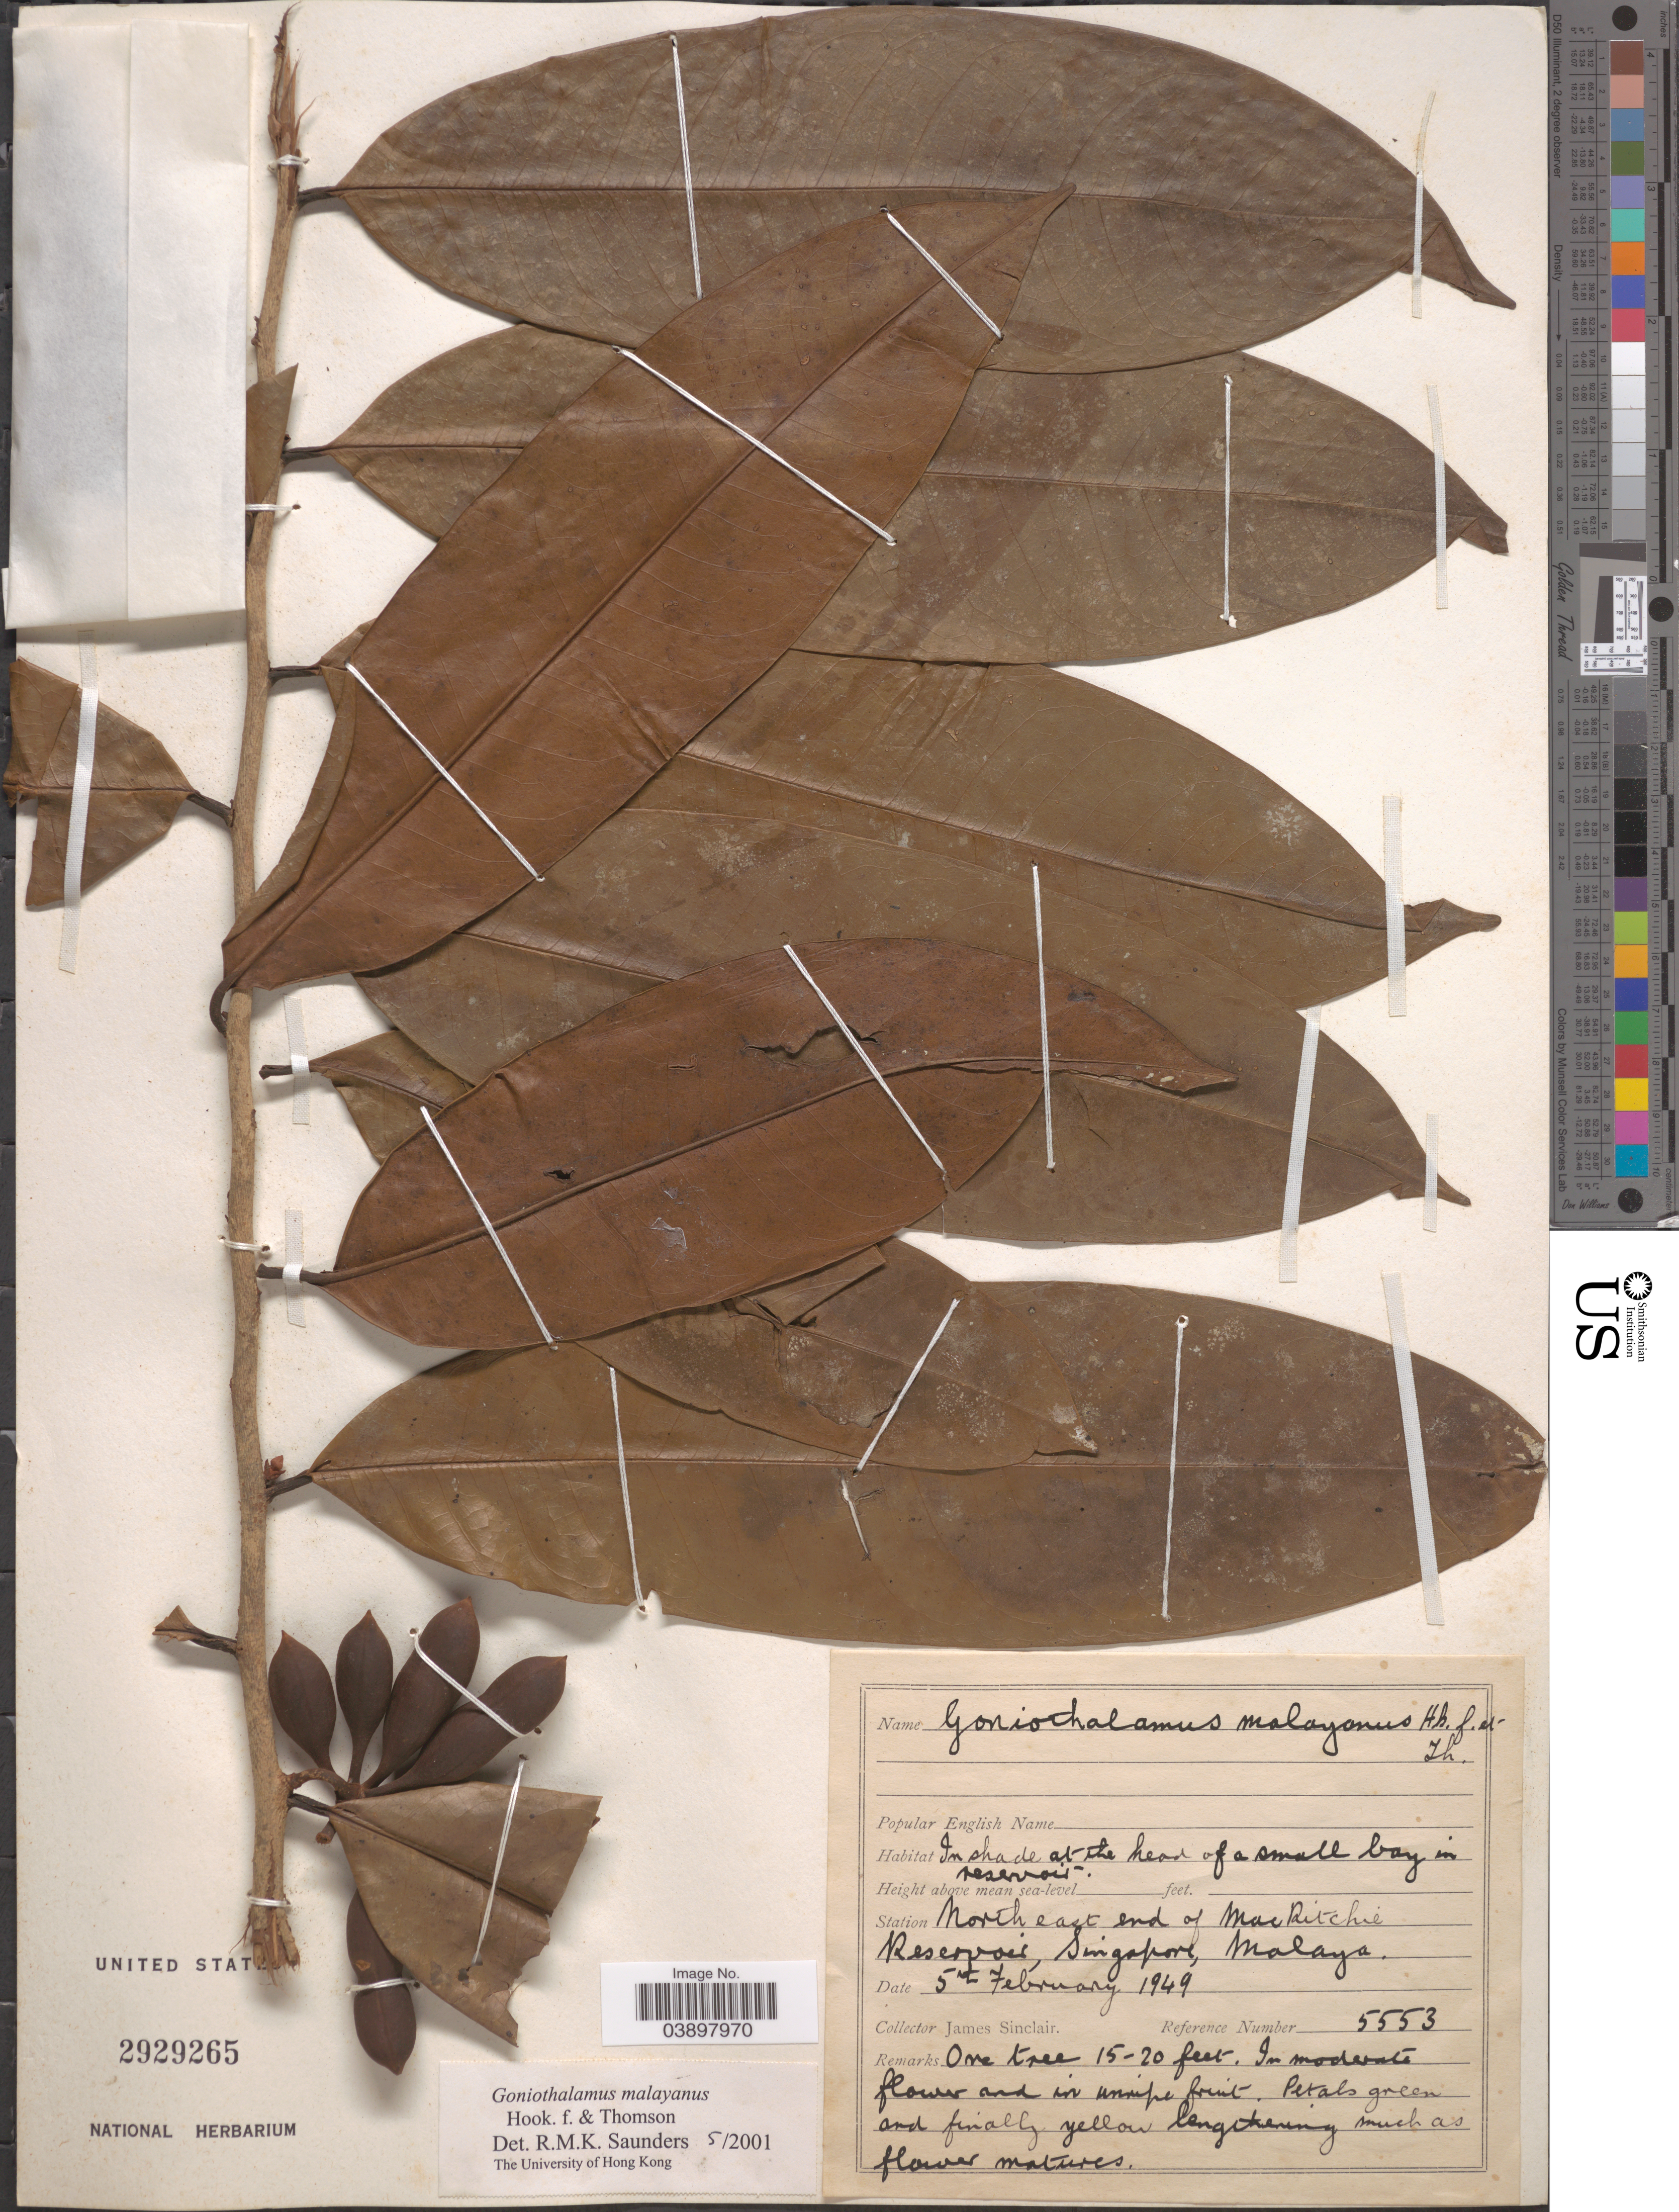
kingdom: Plantae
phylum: Tracheophyta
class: Magnoliopsida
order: Magnoliales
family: Annonaceae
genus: Goniothalamus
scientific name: Goniothalamus malayanus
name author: Hook. f. & Thomson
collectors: J. Sinclair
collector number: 5553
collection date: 1949-02-05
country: Singapore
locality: At the head of a small bay in reservoir. Station. North east end of MacRitchie Reservoir, Malaya.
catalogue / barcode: US 2929265